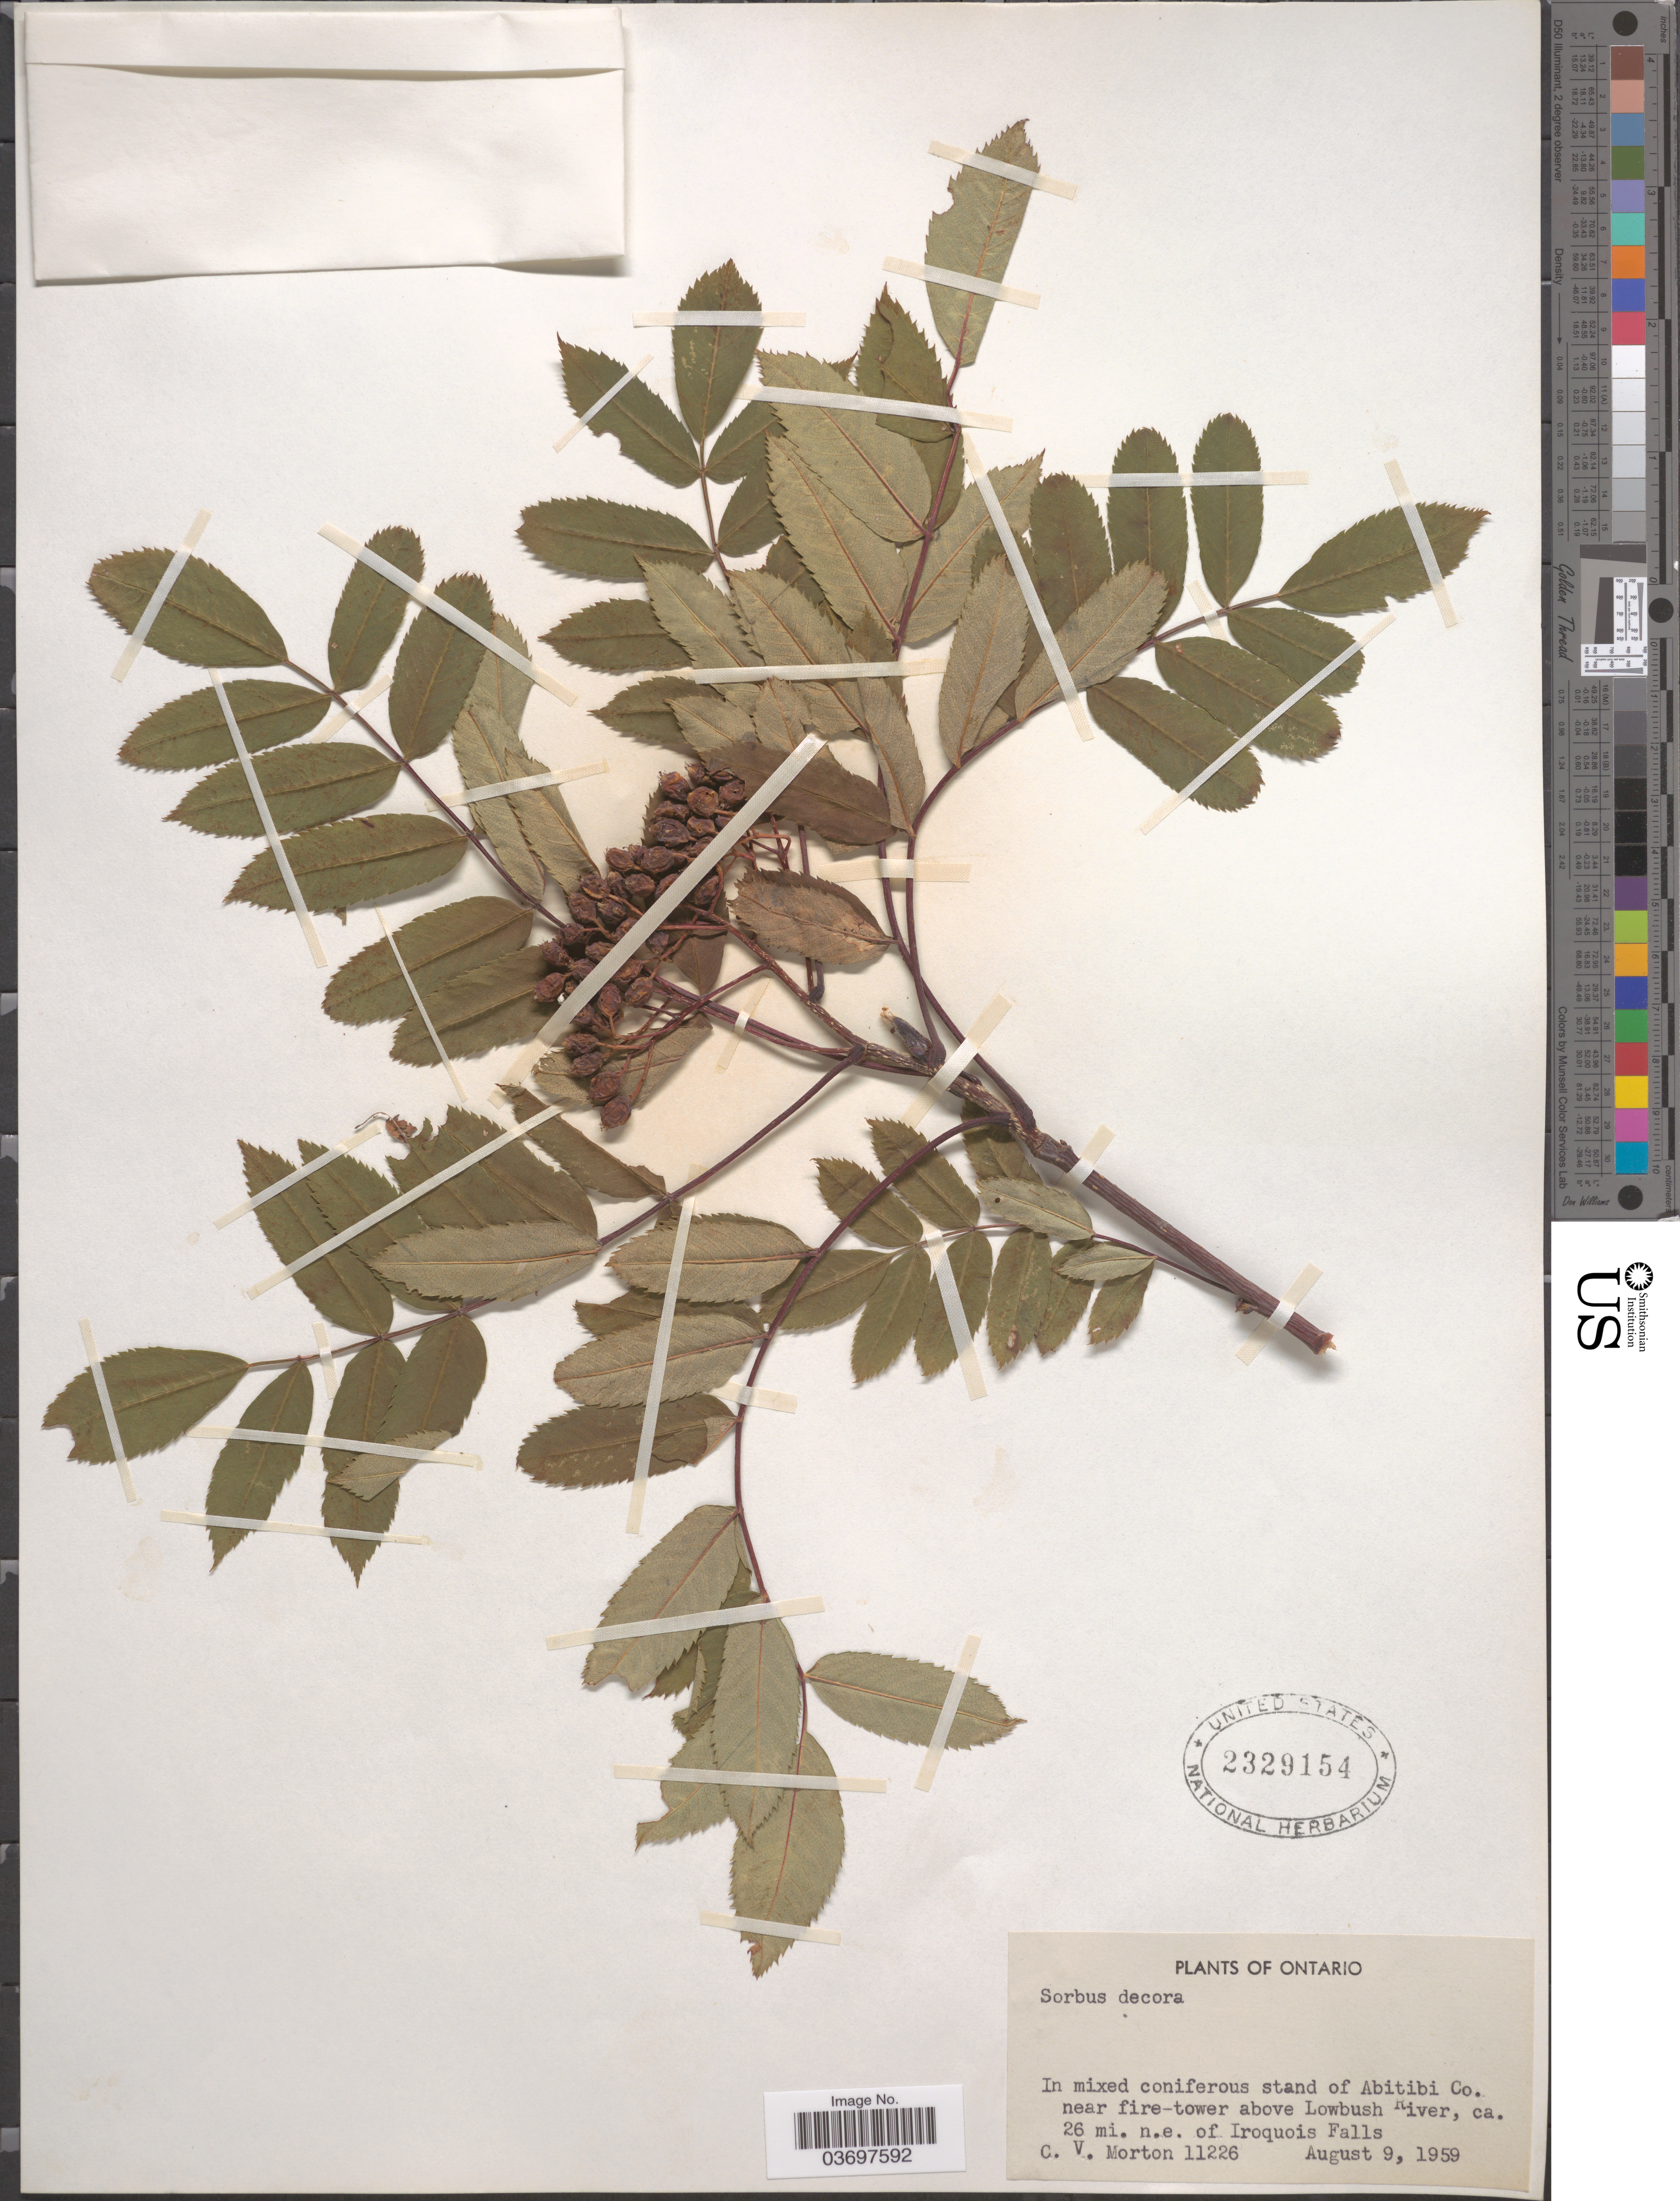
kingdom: Plantae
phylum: Tracheophyta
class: Magnoliopsida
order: Rosales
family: Rosaceae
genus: Sorbus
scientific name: Sorbus decora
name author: (Sarg.) C.K. Schneid.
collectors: C. V. Morton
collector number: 11226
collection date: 1959-08-09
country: Canada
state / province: Ontario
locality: In mixed coniferous stand of Abitibi Co. near fire-tower above Lowbush River, ca. 26 mi. n.e. of Iroquois Falls.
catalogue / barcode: US 2329154